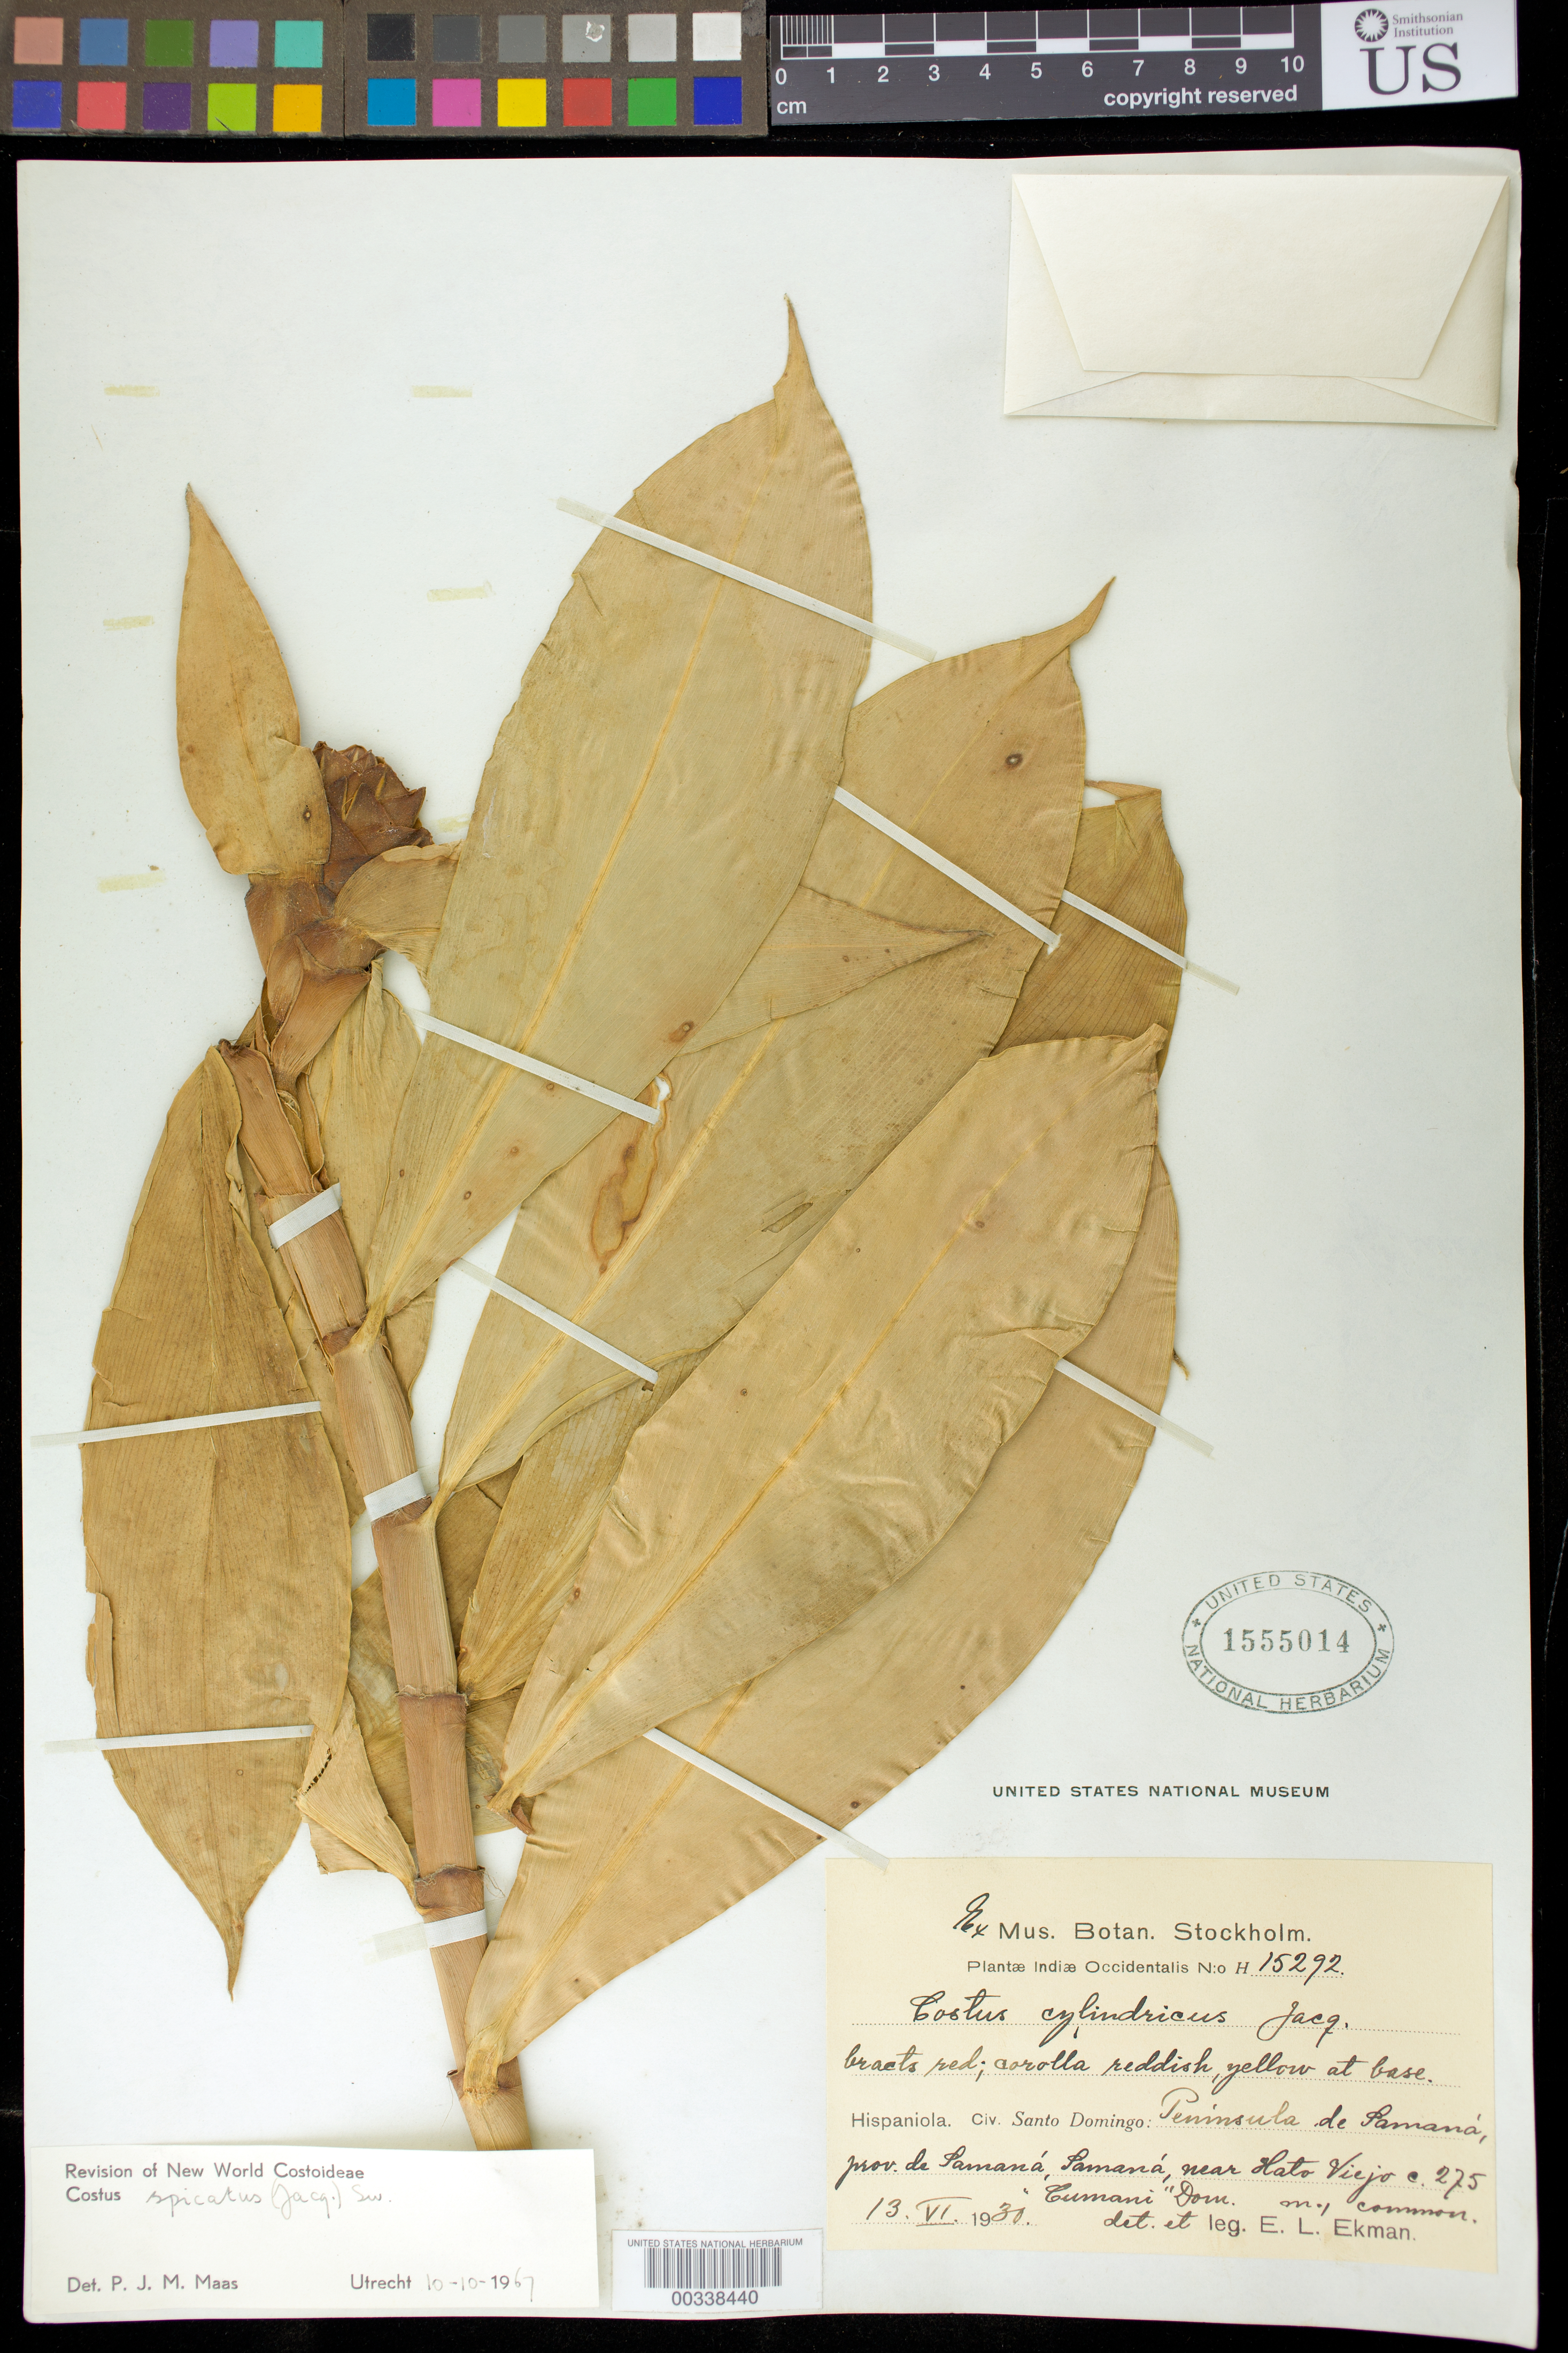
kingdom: Plantae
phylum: Tracheophyta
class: Liliopsida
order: Zingiberales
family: Costaceae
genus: Costus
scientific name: Costus spicatus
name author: (Jacq.) Sw.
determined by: Maas, Paul J. M.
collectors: E. L. Ekman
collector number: H.15292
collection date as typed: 13 Jun 1930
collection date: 1930-06-13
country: Dominican Republic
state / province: Samaná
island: Hispaniola Island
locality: Peninsula de samana, samana, near hato viejo [Samana Peninsula]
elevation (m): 275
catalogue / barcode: US 1555014